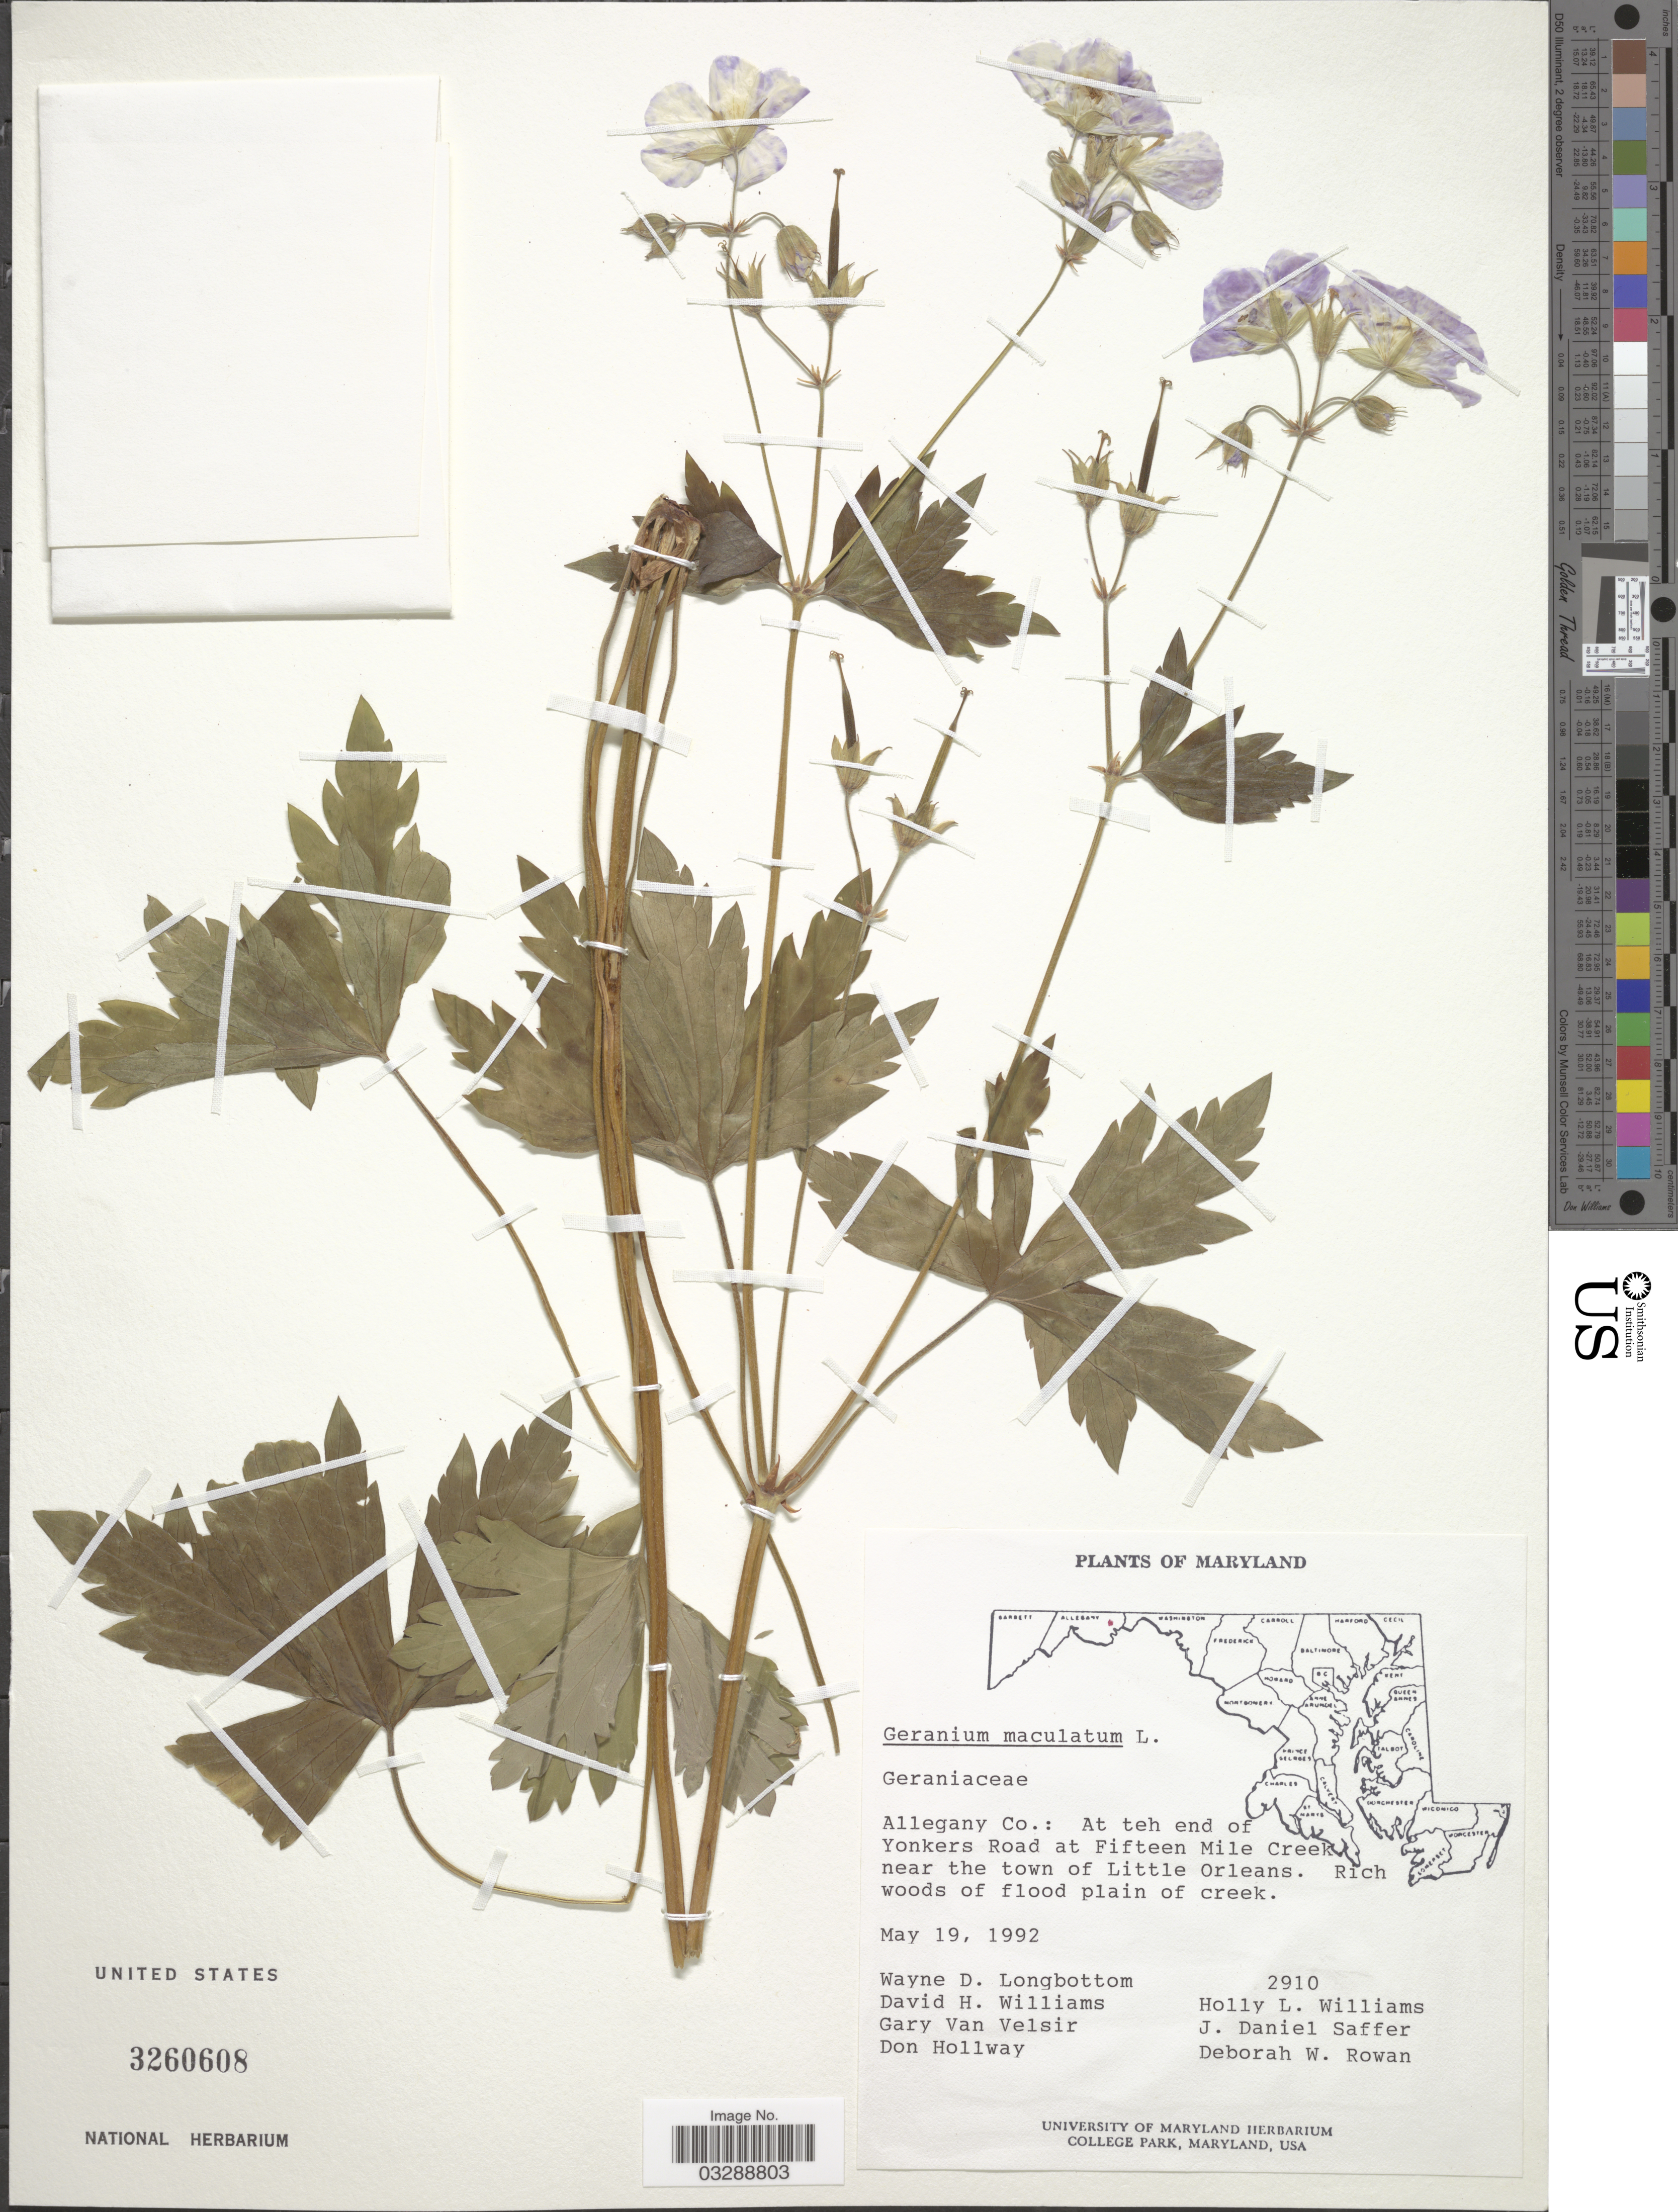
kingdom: Plantae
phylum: Tracheophyta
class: Magnoliopsida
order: Geraniales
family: Geraniaceae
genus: Geranium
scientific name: Geranium maculatum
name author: L.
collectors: W. D. Longbottom, D. H. Williams, G. Van Velsir, D. Hollway & et al.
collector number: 2910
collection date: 1992-05-19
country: United States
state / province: Maryland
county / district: Allegany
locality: Allegany Co.: At the end of Yonkers Road at Fifteen Mile Creek near the town of Little Orleans. Rich woods of flood plain of creek.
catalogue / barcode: US 3260608